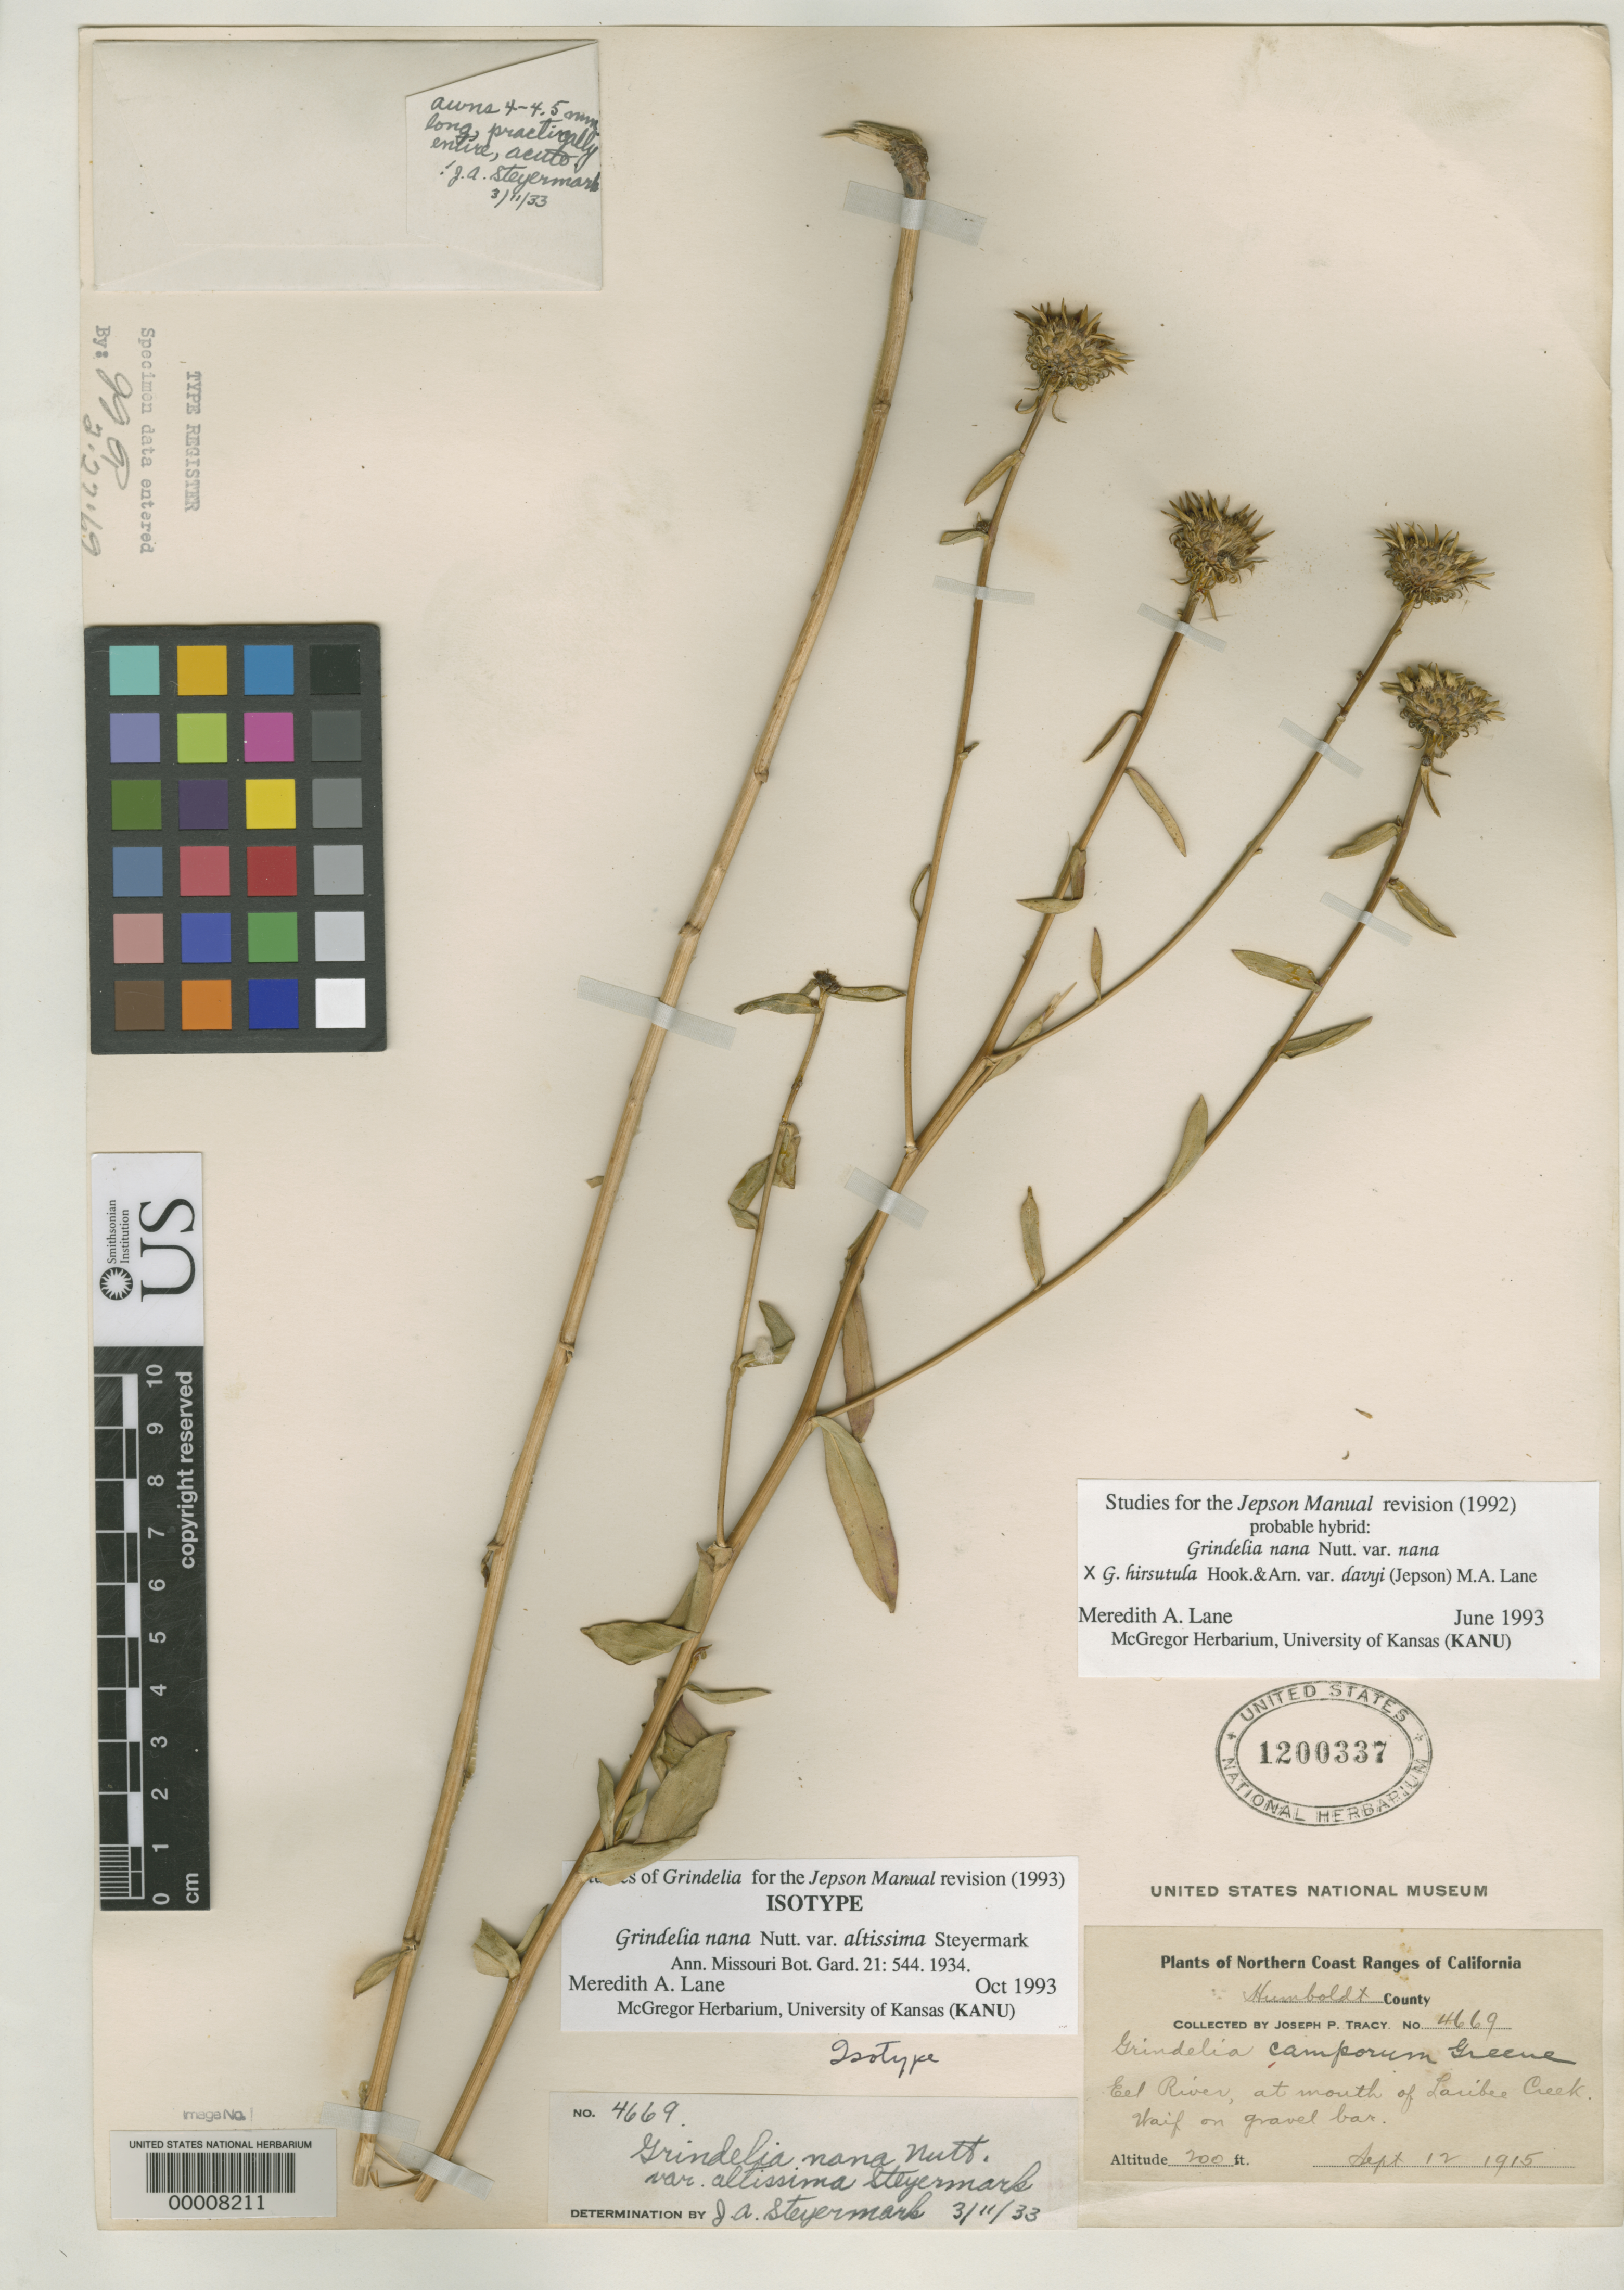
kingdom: Plantae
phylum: Tracheophyta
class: Magnoliopsida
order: Asterales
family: Asteraceae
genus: Grindelia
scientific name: Grindelia nana var. altissima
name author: Steyerm.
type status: Isotype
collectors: J. Tracy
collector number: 4669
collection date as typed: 12 Sep 1915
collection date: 1915-09-12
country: United States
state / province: California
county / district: Humboldt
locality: Eel River at Laribee Creek.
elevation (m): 61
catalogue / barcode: US 1200337